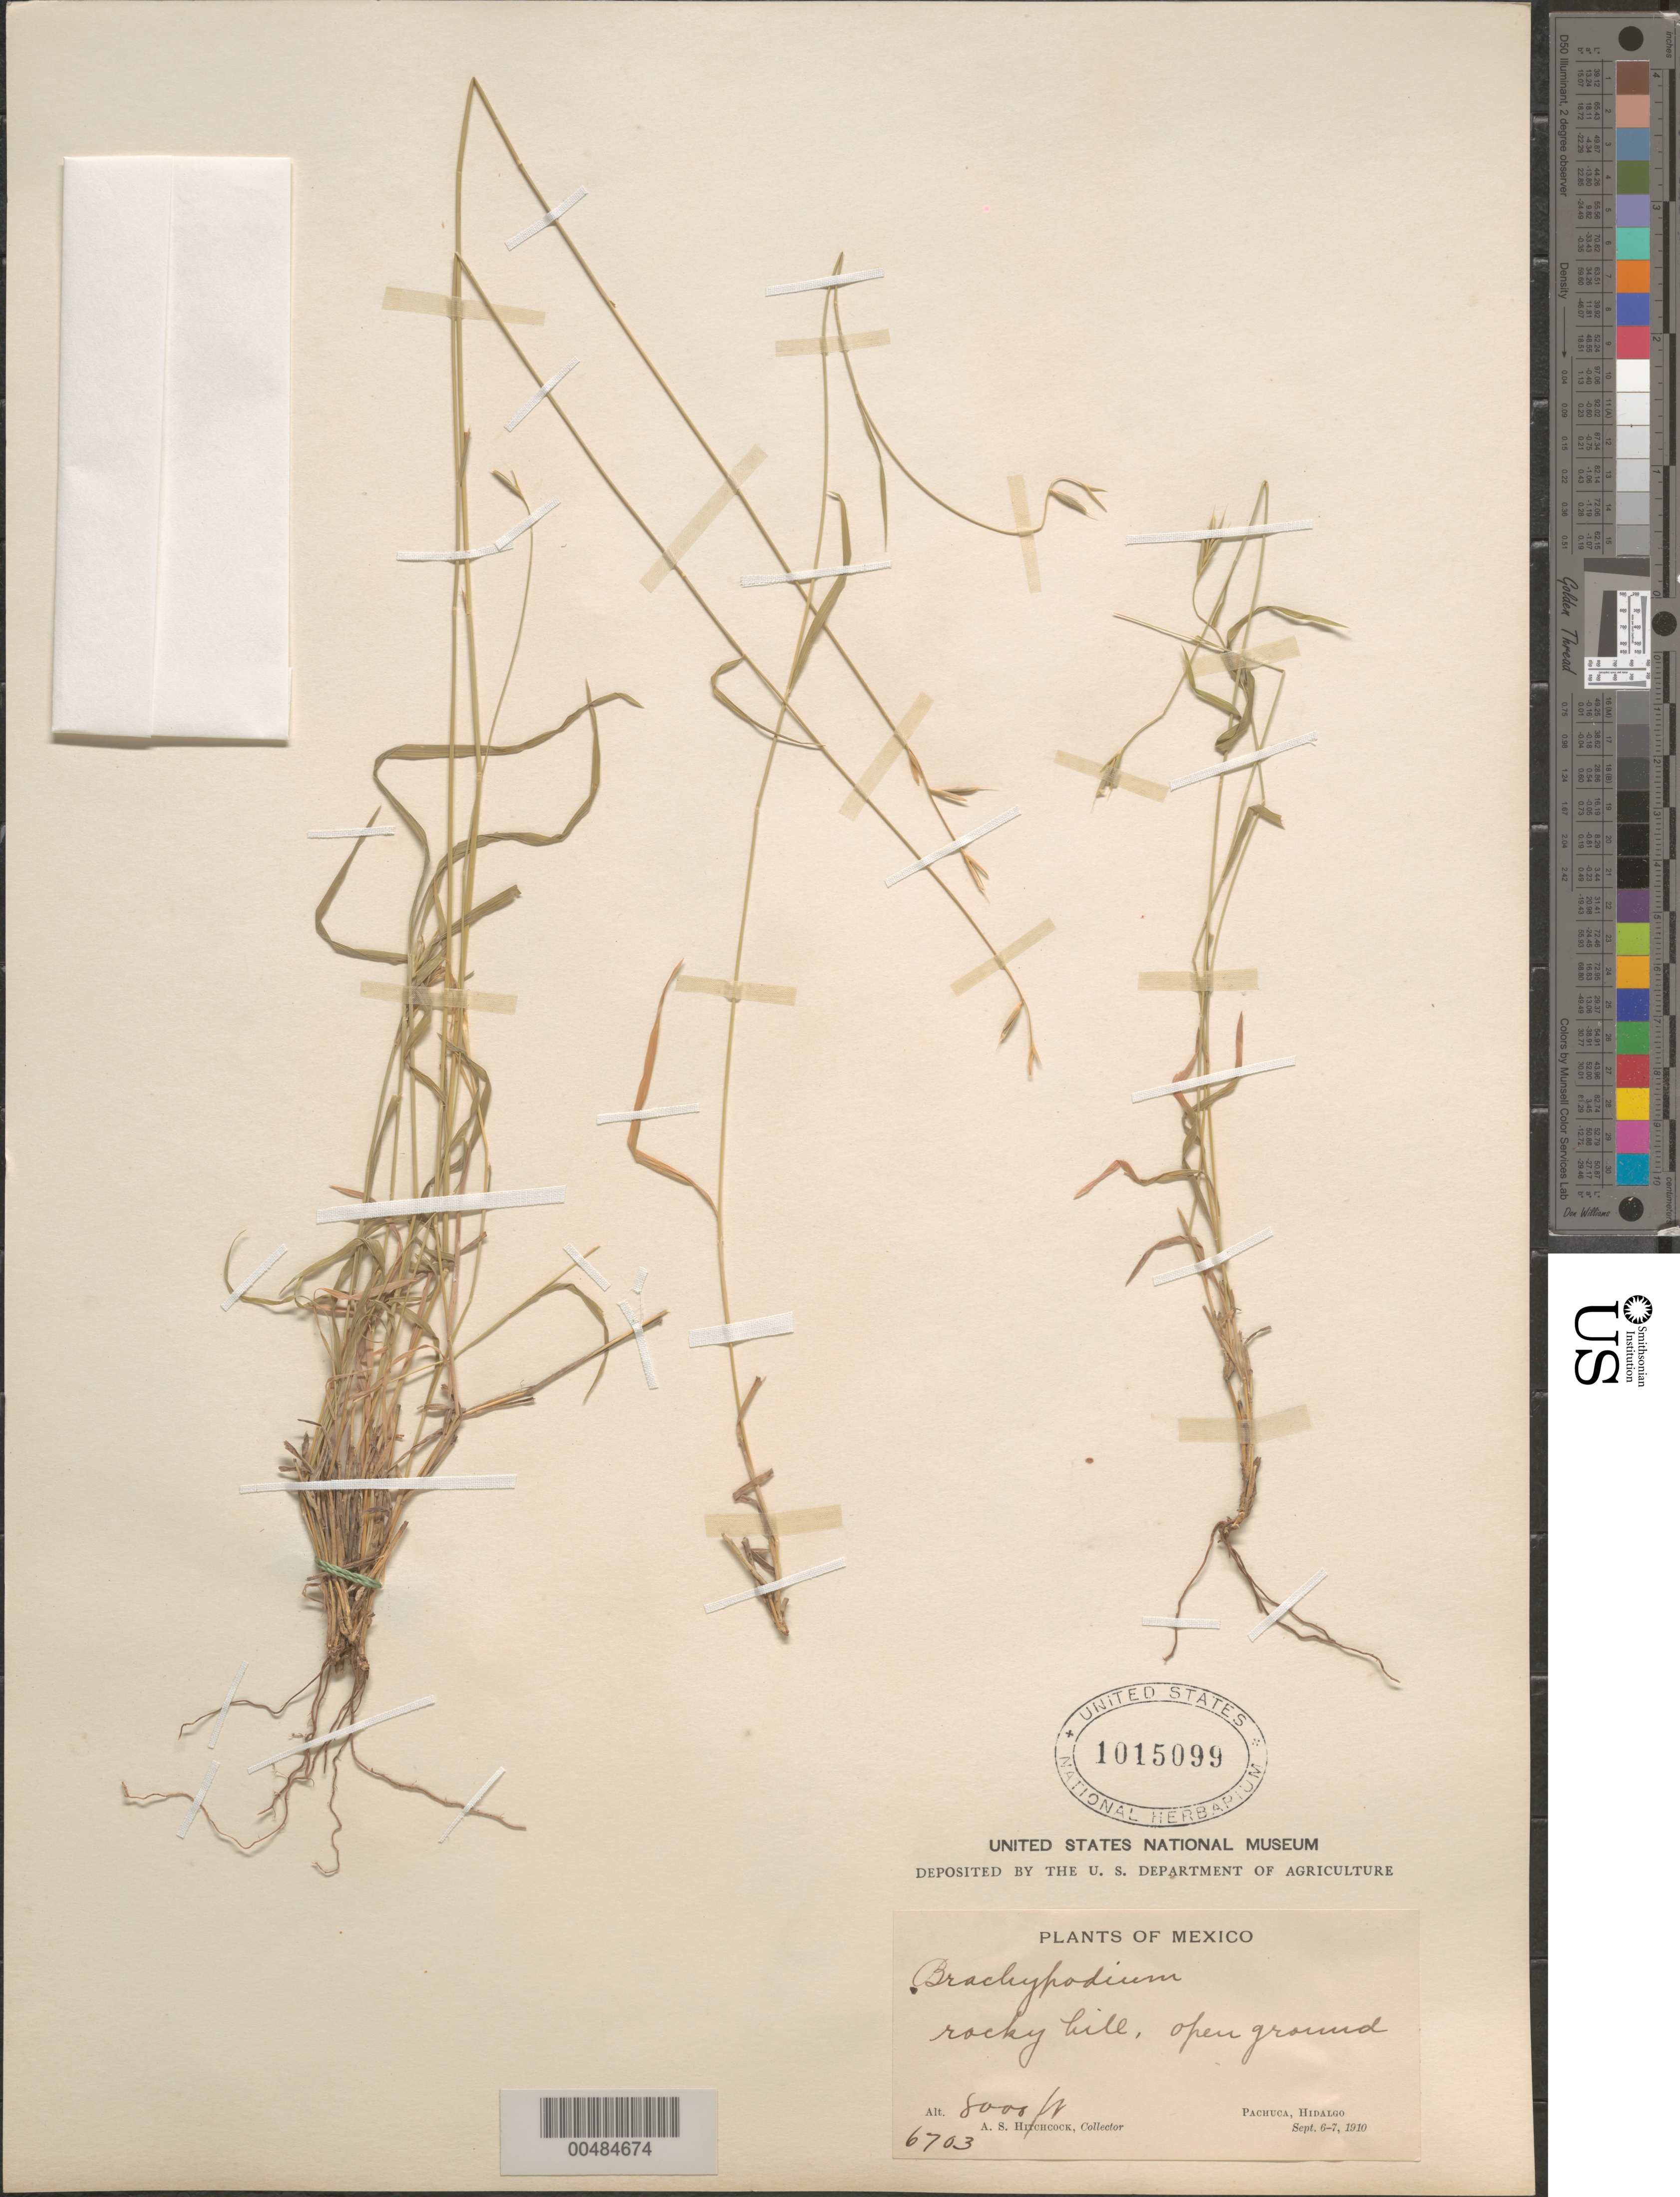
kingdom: Plantae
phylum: Tracheophyta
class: Liliopsida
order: Poales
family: Poaceae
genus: Brachypodium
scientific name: Brachypodium sp.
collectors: A. S. Hitchcock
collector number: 6703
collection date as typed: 6 Sep 1910 to 7 Sep 1910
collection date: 1910-09-06/1910-09-07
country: Mexico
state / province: Hidalgo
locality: Pachuca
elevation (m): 2438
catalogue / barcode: US 1015099